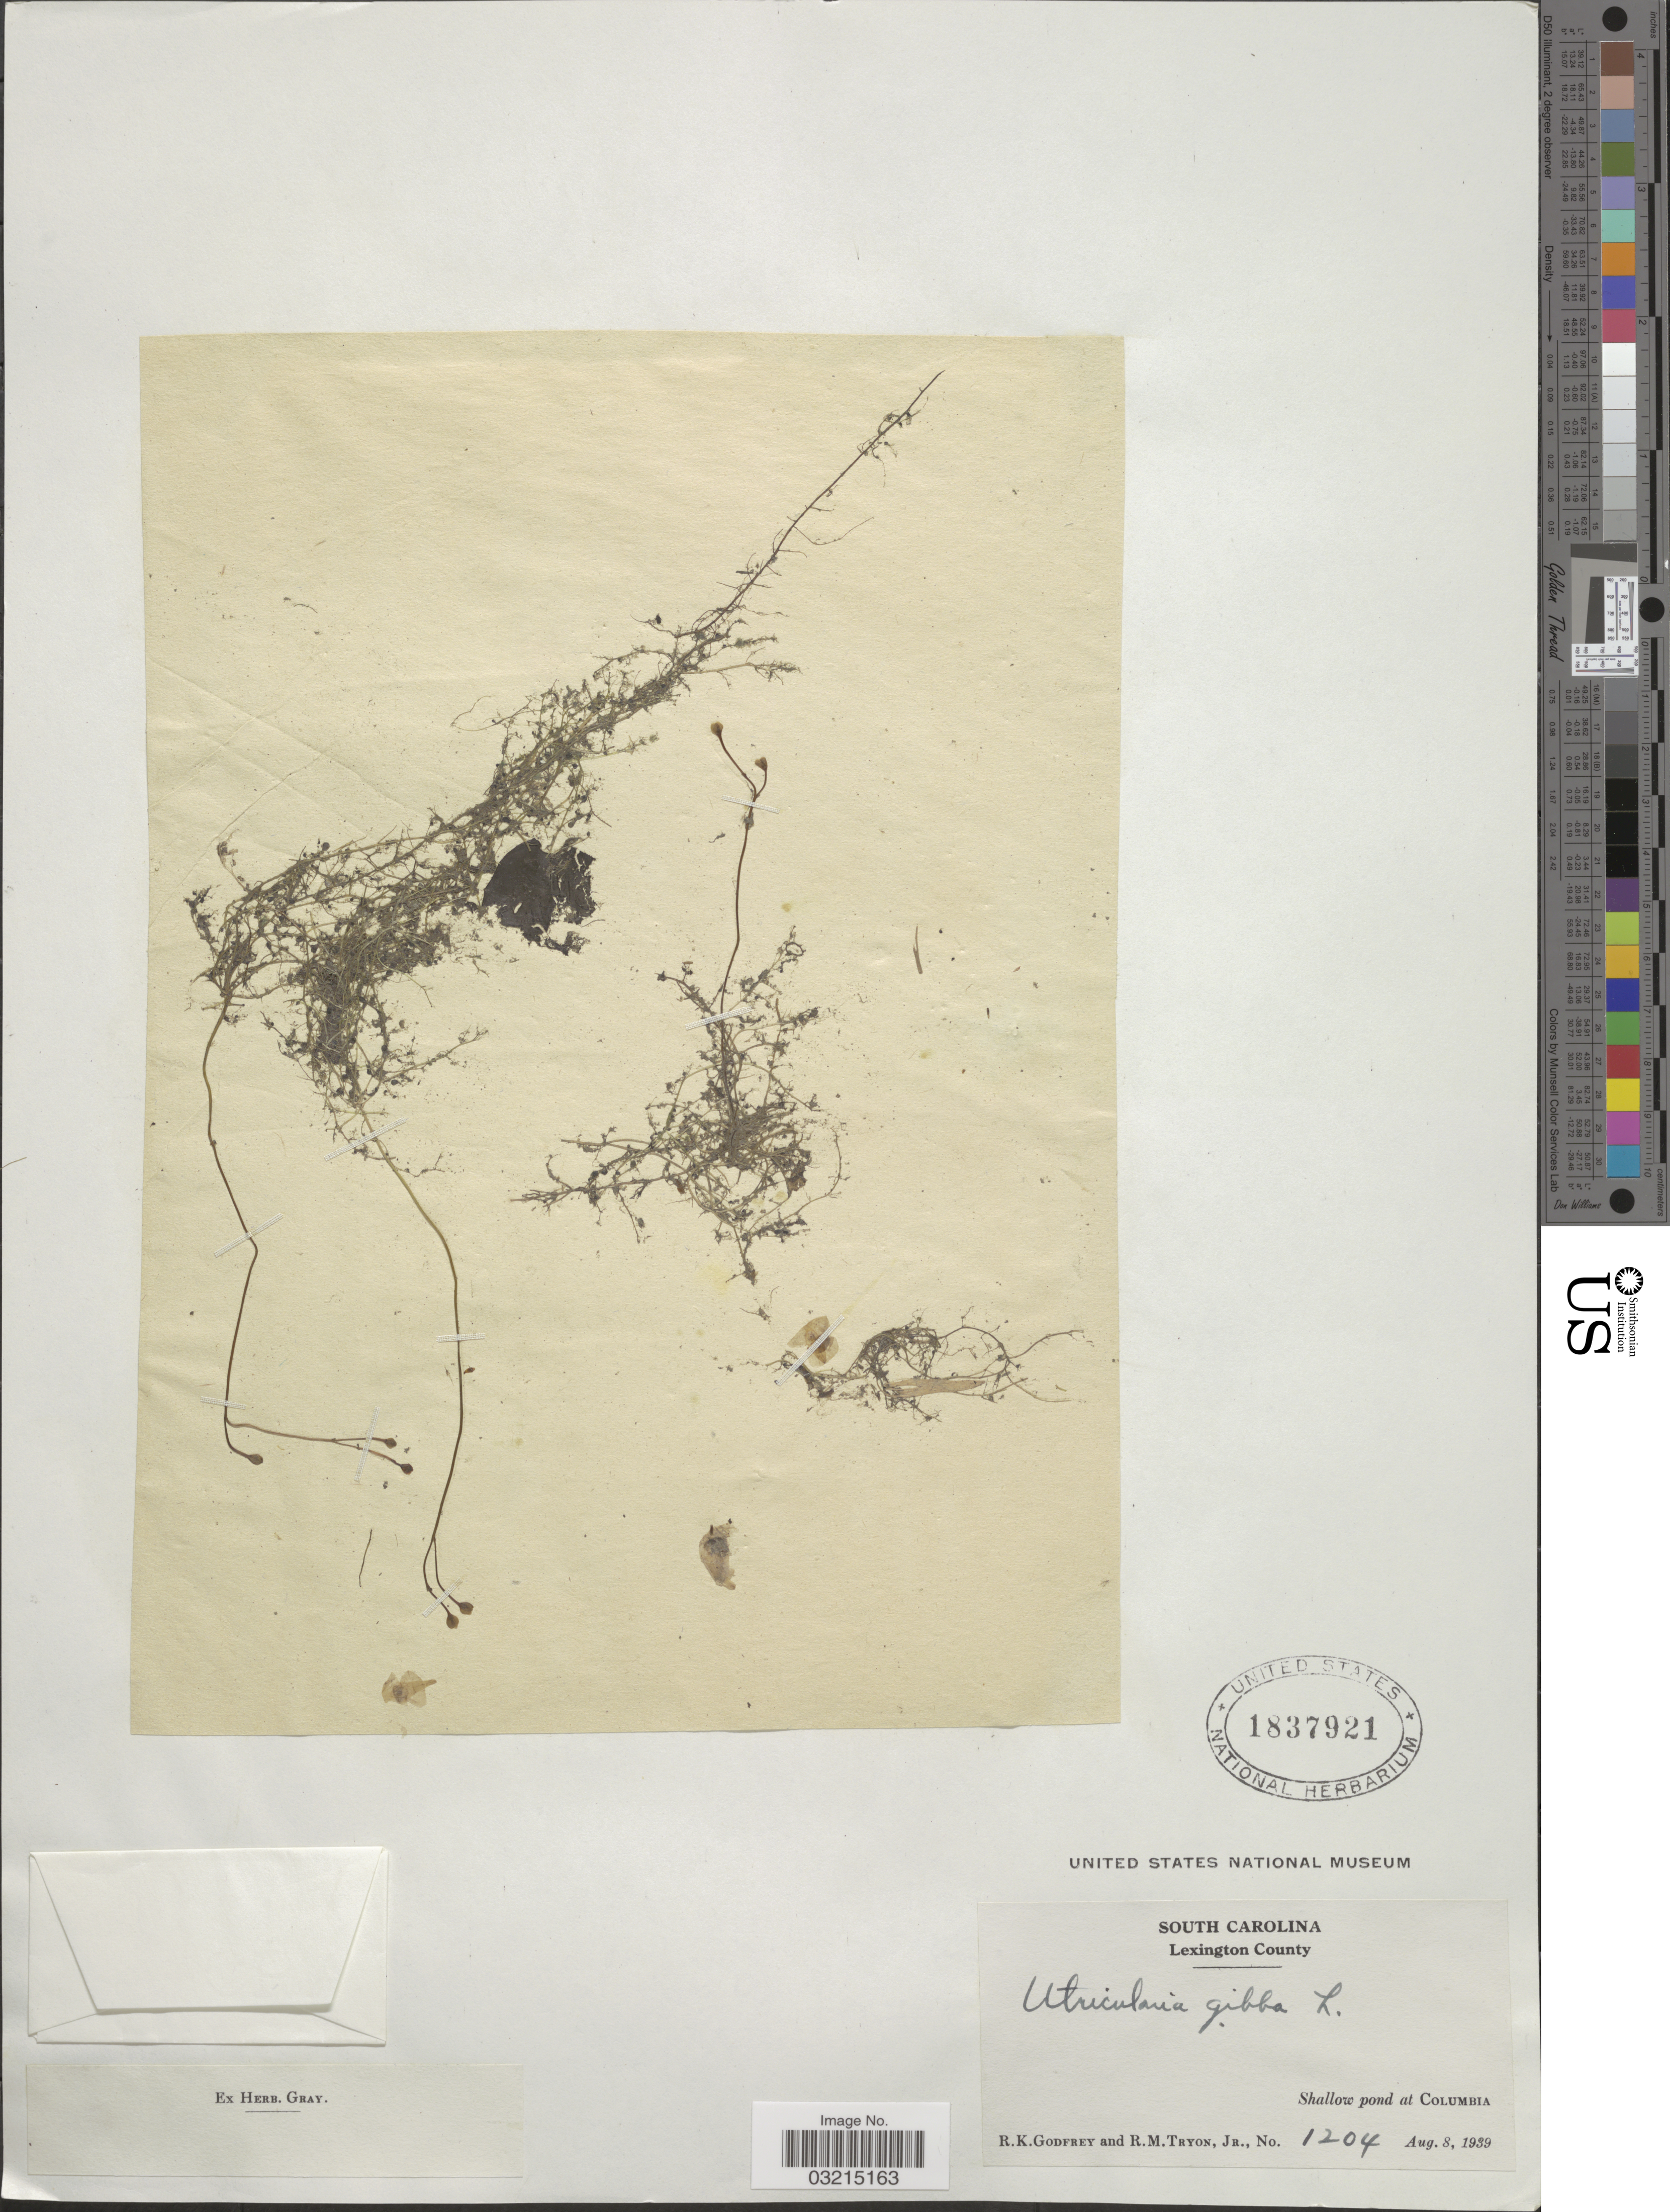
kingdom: Plantae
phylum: Tracheophyta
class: Magnoliopsida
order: Lamiales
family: Lentibulariaceae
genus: Utricularia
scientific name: Utricularia gibba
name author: L.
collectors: R. K. Godfrey & R. Tryon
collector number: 1204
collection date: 1939-08-08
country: United States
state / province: South Carolina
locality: Lexington County. Shallow pond at Columbia.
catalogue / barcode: US 1837921